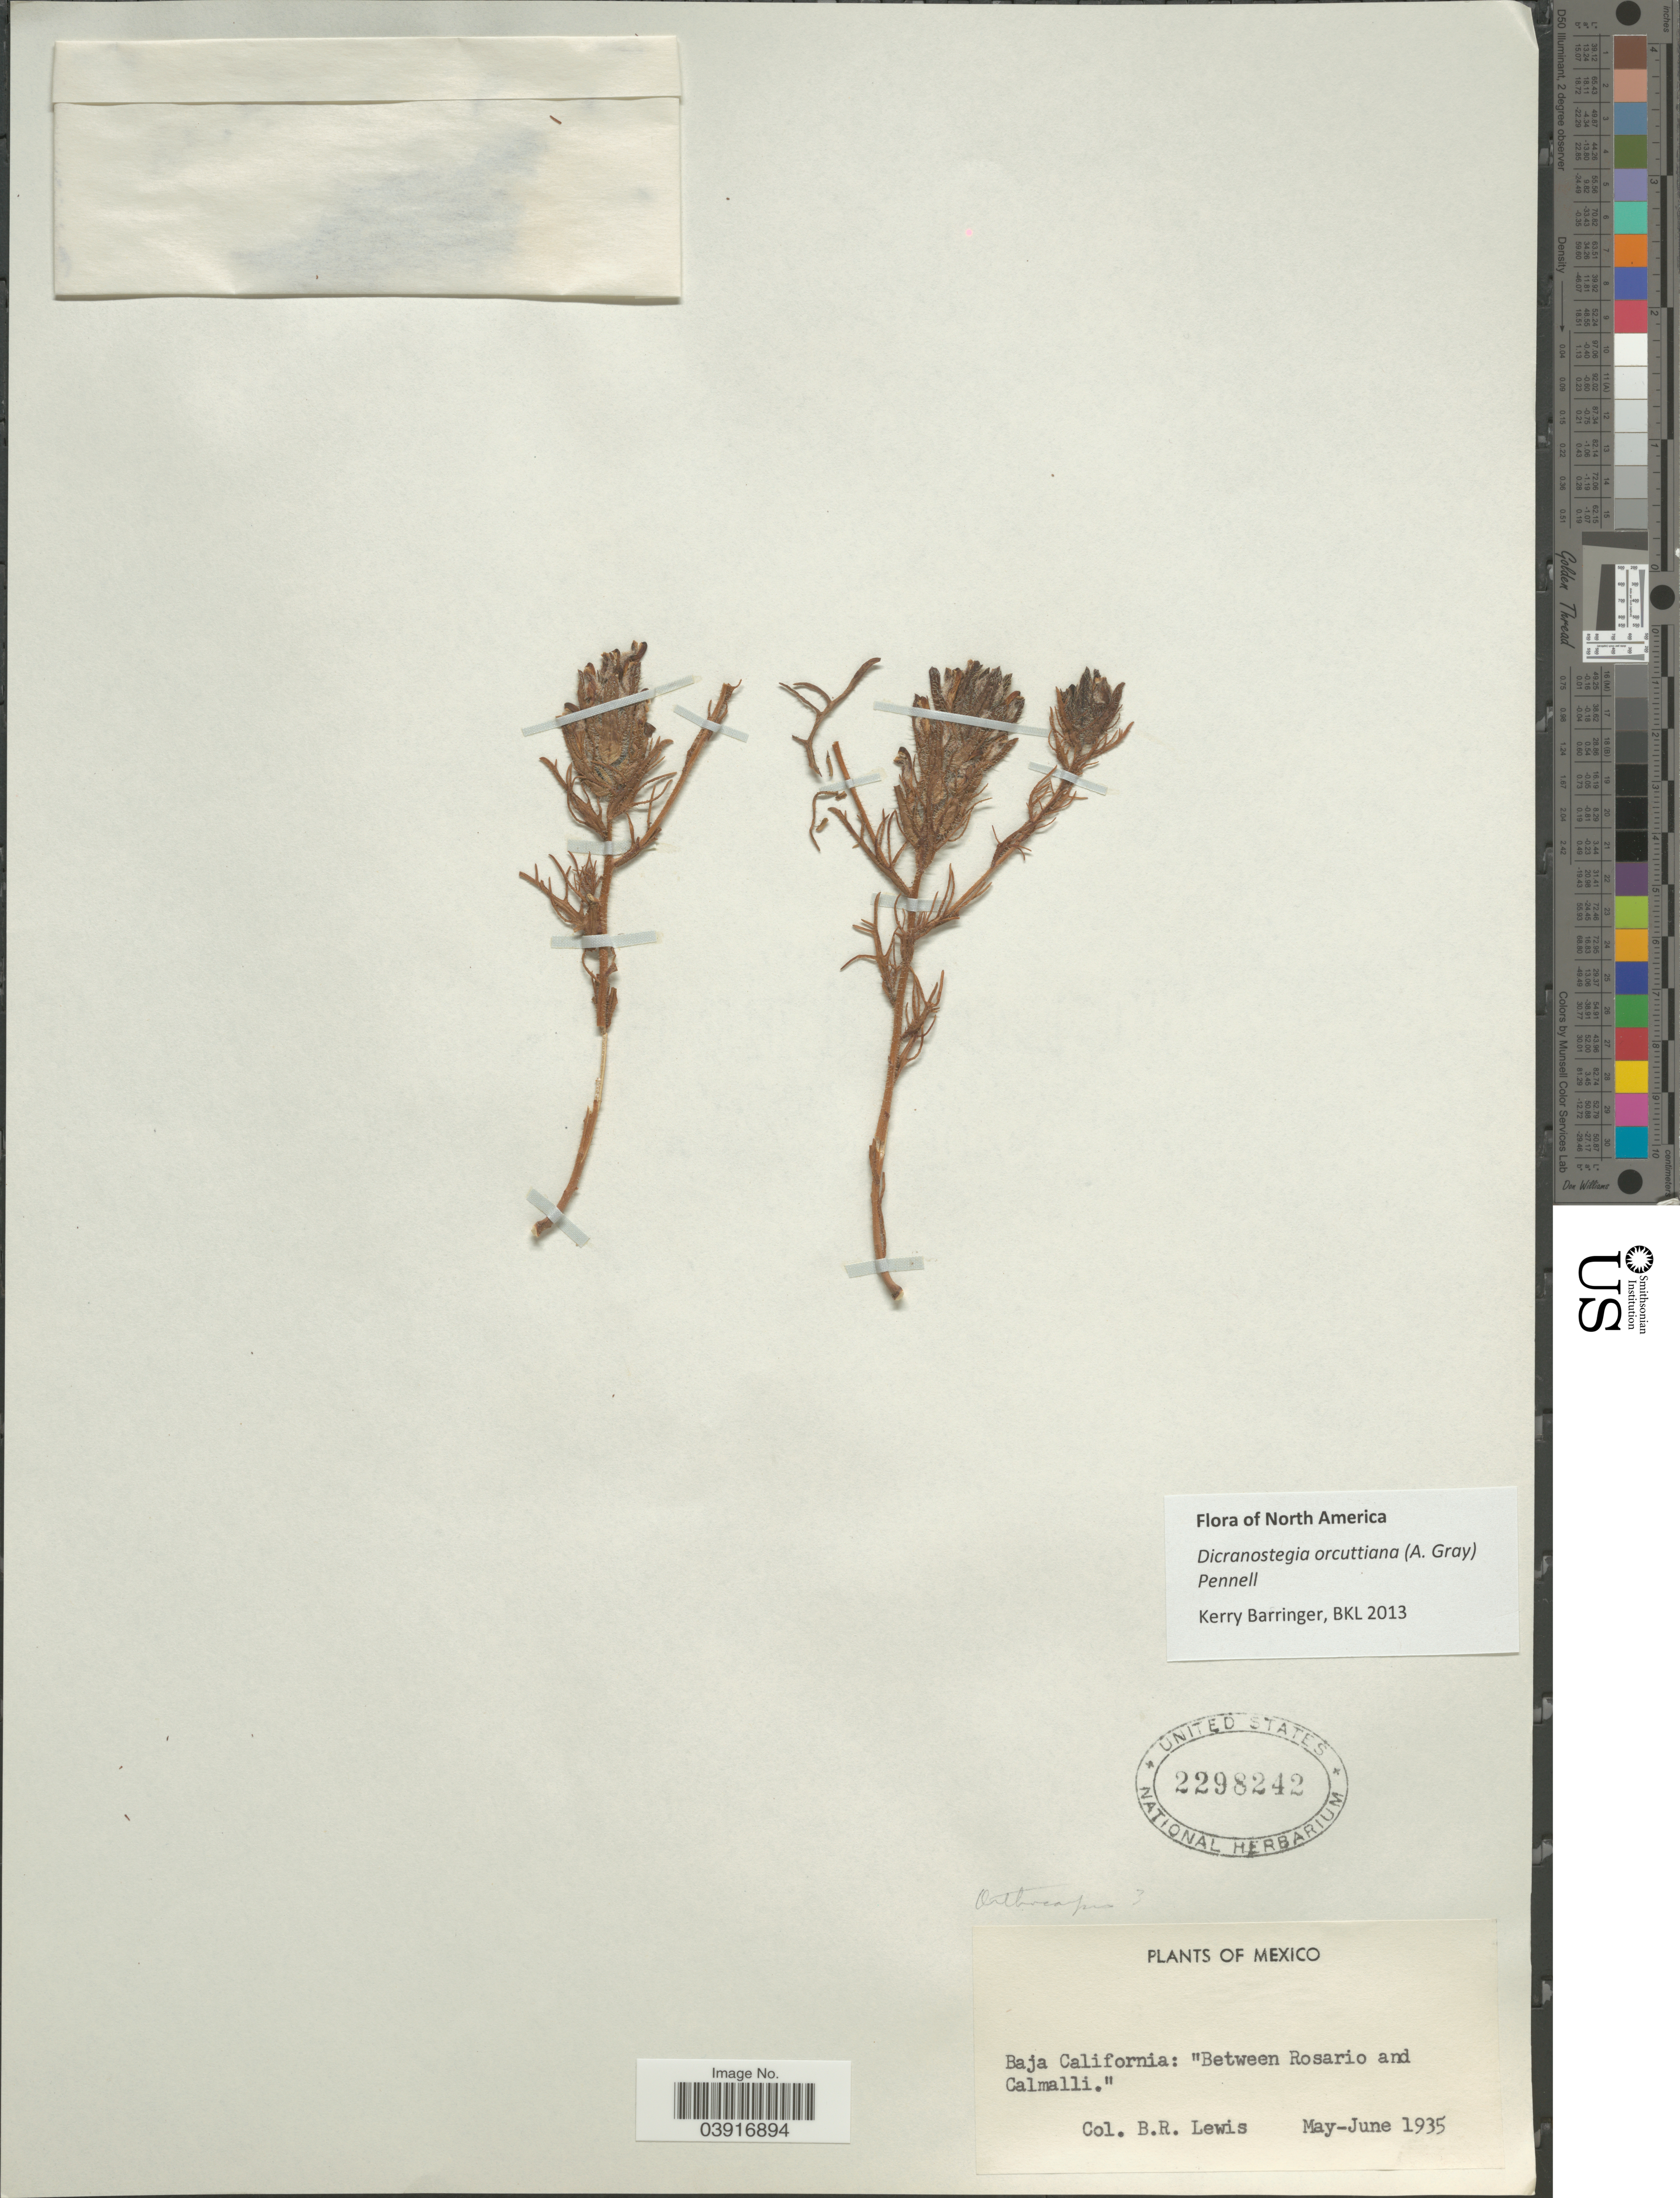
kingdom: Plantae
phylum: Tracheophyta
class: Magnoliopsida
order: Lamiales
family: Orobanchaceae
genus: Dicranostegia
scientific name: Dicranostegia orcuttiana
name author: (A. Gray) Pennell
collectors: B. R. Lewis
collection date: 1935-05/1935-06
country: Mexico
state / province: Baja California Norte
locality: Between Rosario and Calmalli.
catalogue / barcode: US 2298242